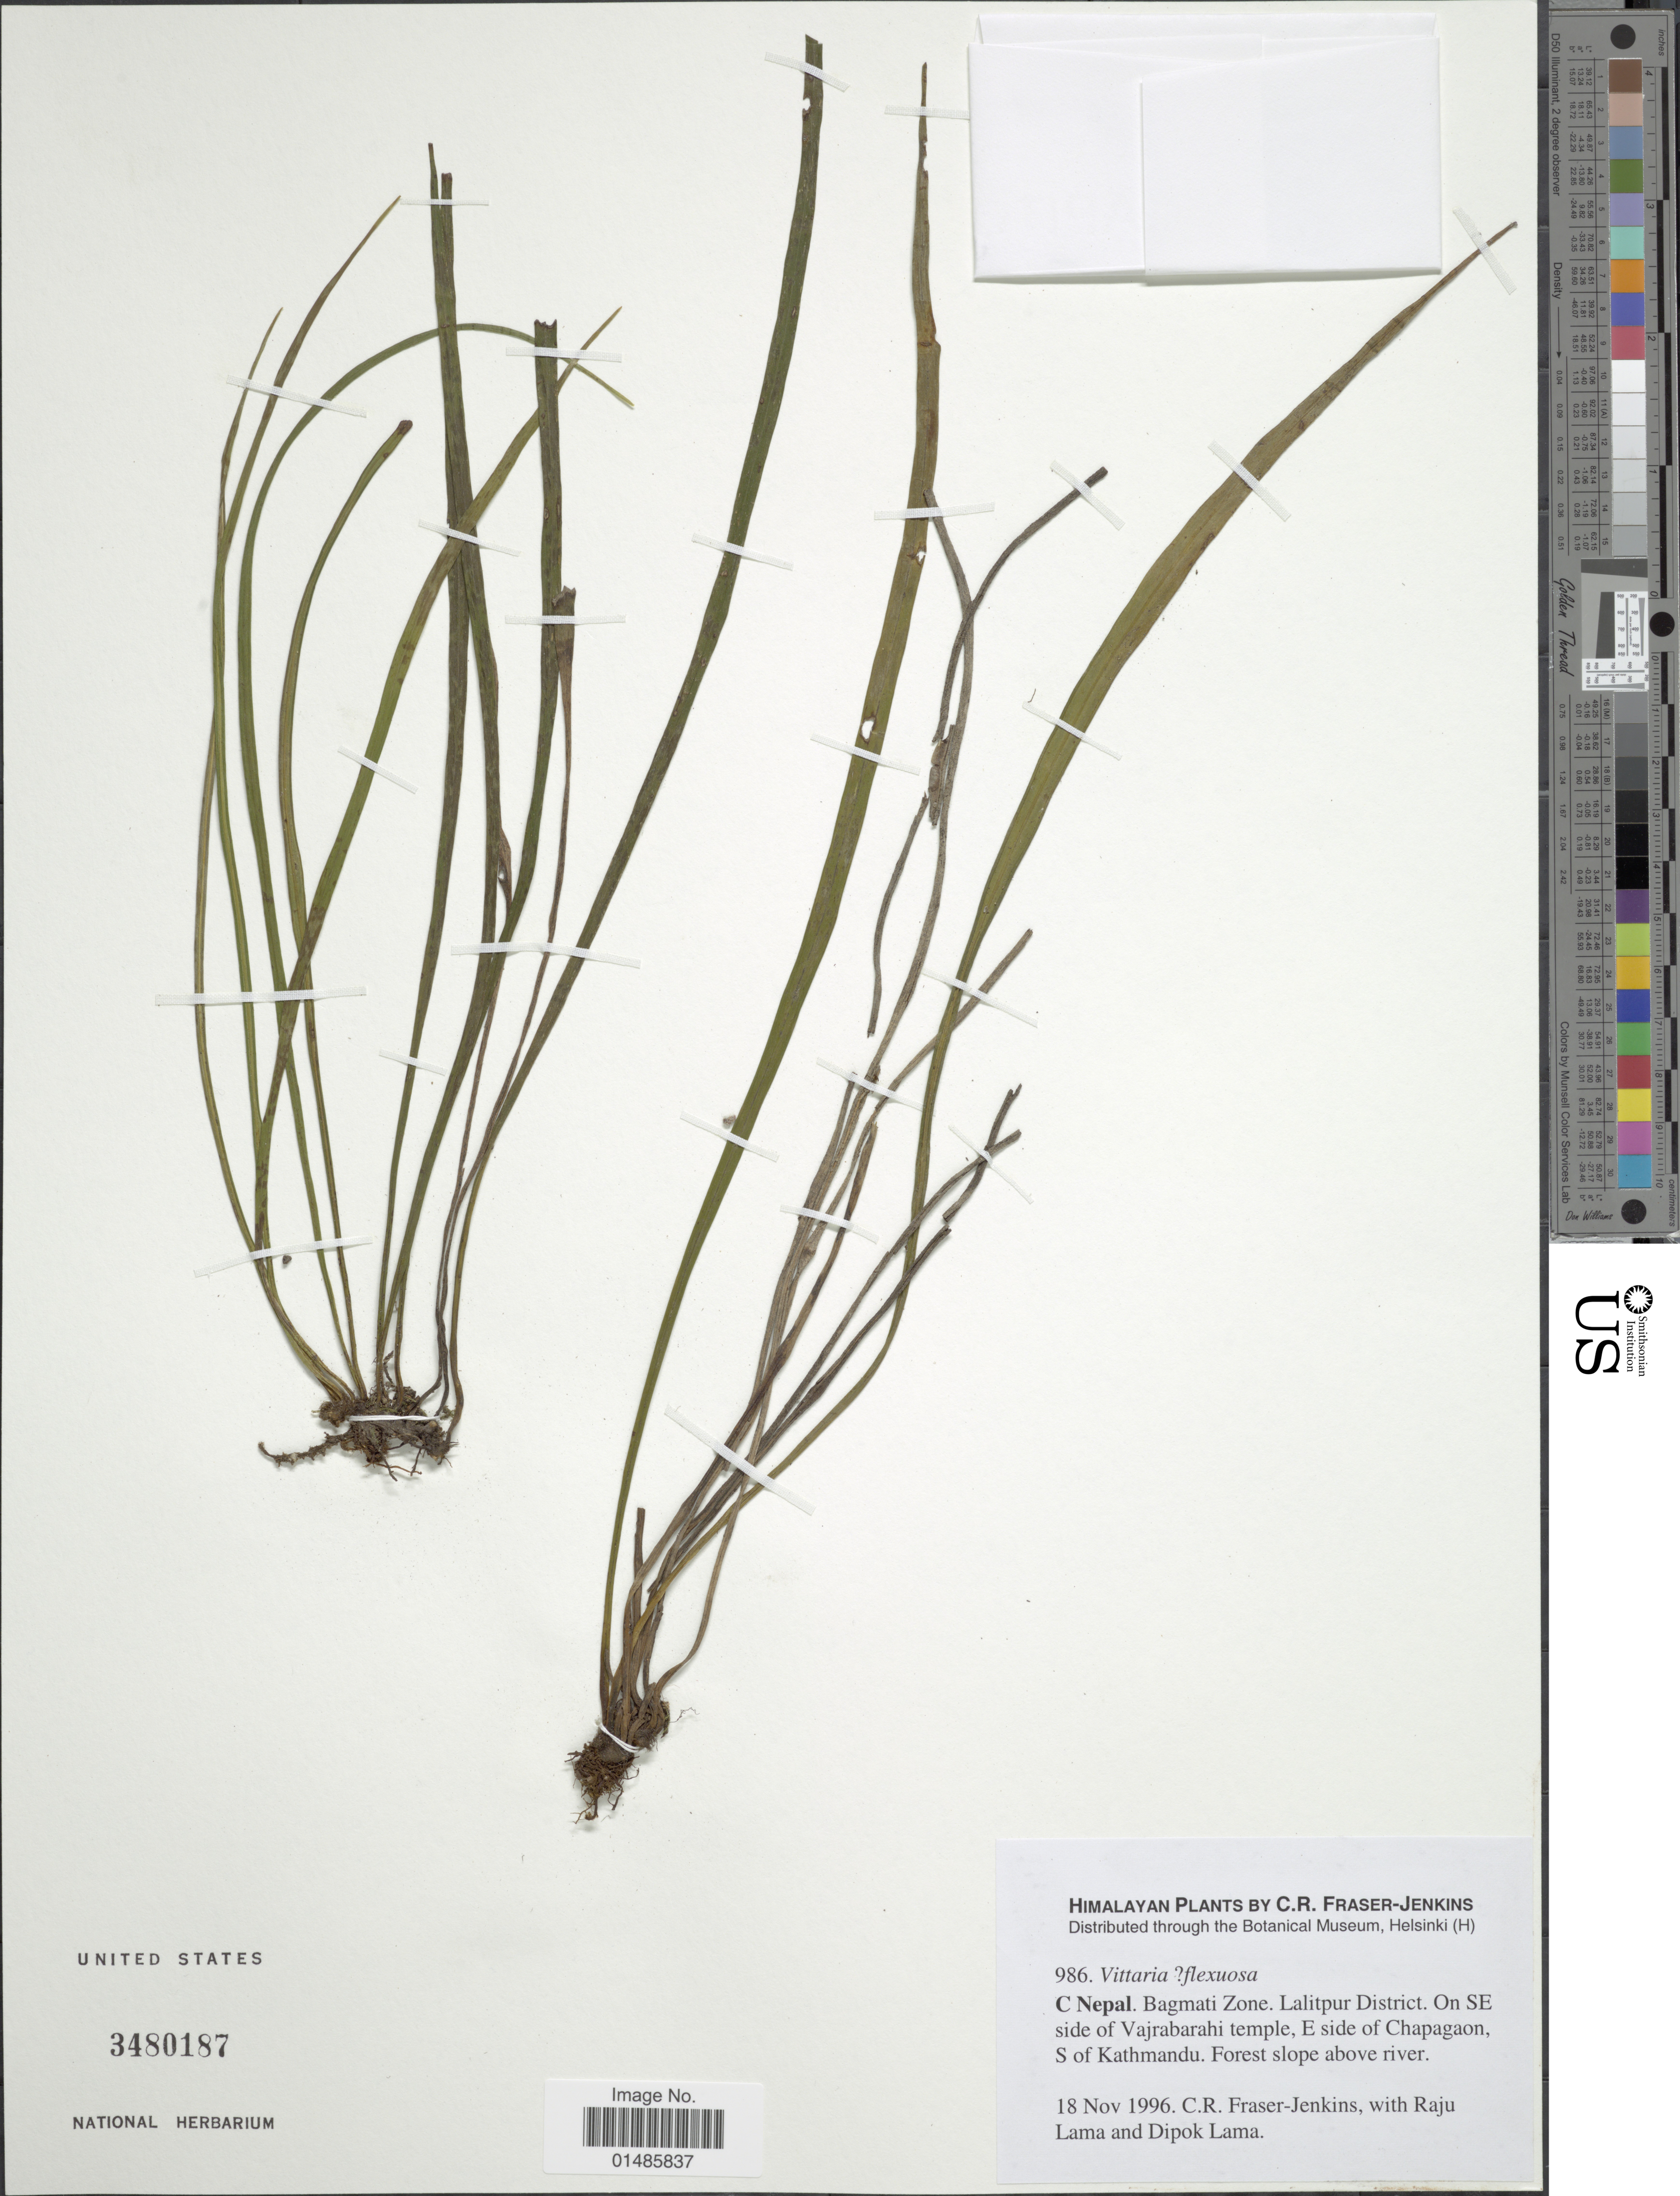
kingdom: Plantae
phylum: Tracheophyta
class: Polypodiopsida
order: Polypodiales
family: Pteridaceae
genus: Haplopteris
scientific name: Haplopteris flexuosa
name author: (Fée) E.H. Crane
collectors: C. R. Fraser-Jenkins, R. Lama & D. Lama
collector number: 986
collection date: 1996-11-18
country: Nepal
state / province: Bagmati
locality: C Nepal. Bagmati Zone. Lalitpur District. On SE side of Vajrabarahi temple, E side of Chapagaon, S of Kathmandu. Forest slope above river. Himalayan plants.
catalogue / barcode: US 3480187